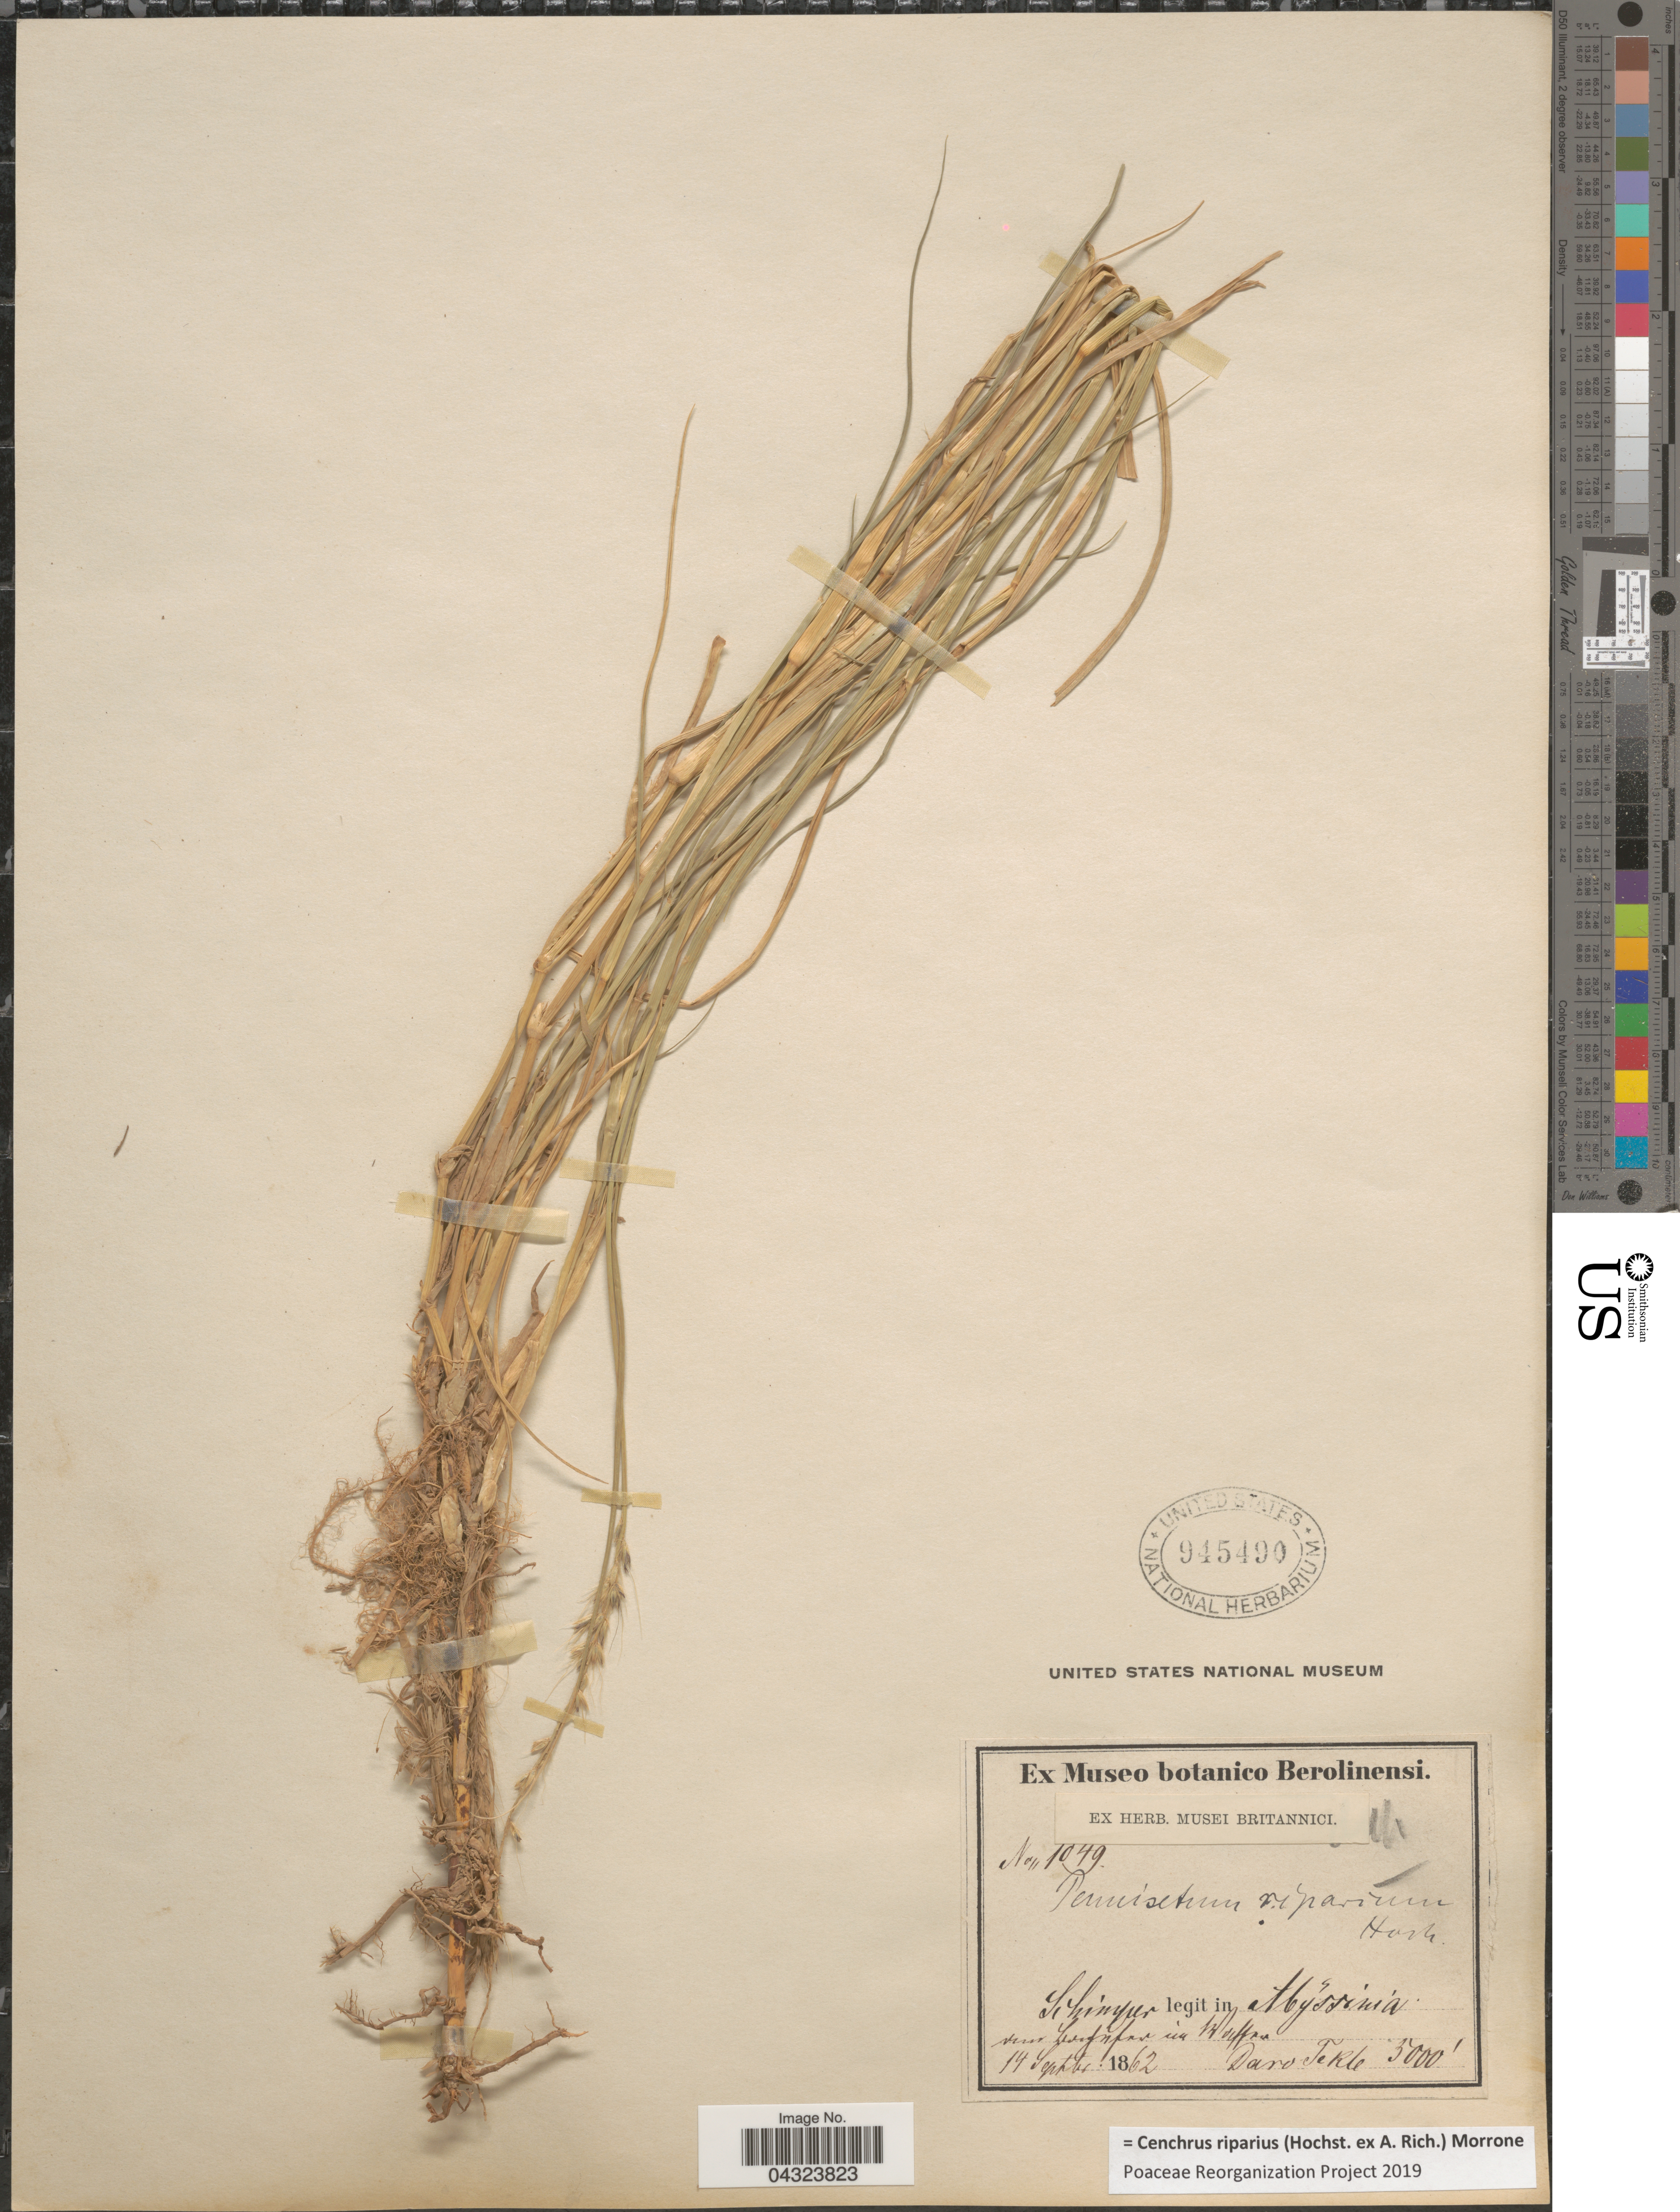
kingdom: Plantae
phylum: Tracheophyta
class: Liliopsida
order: Poales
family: Poaceae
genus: Cenchrus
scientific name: Cenchrus riparius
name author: (Hochst. ex A. Rich.) Morrone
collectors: -. Schimper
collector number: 1049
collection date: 1862-09-14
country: Ethiopia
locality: Abyssinia.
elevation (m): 1524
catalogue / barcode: US 945490